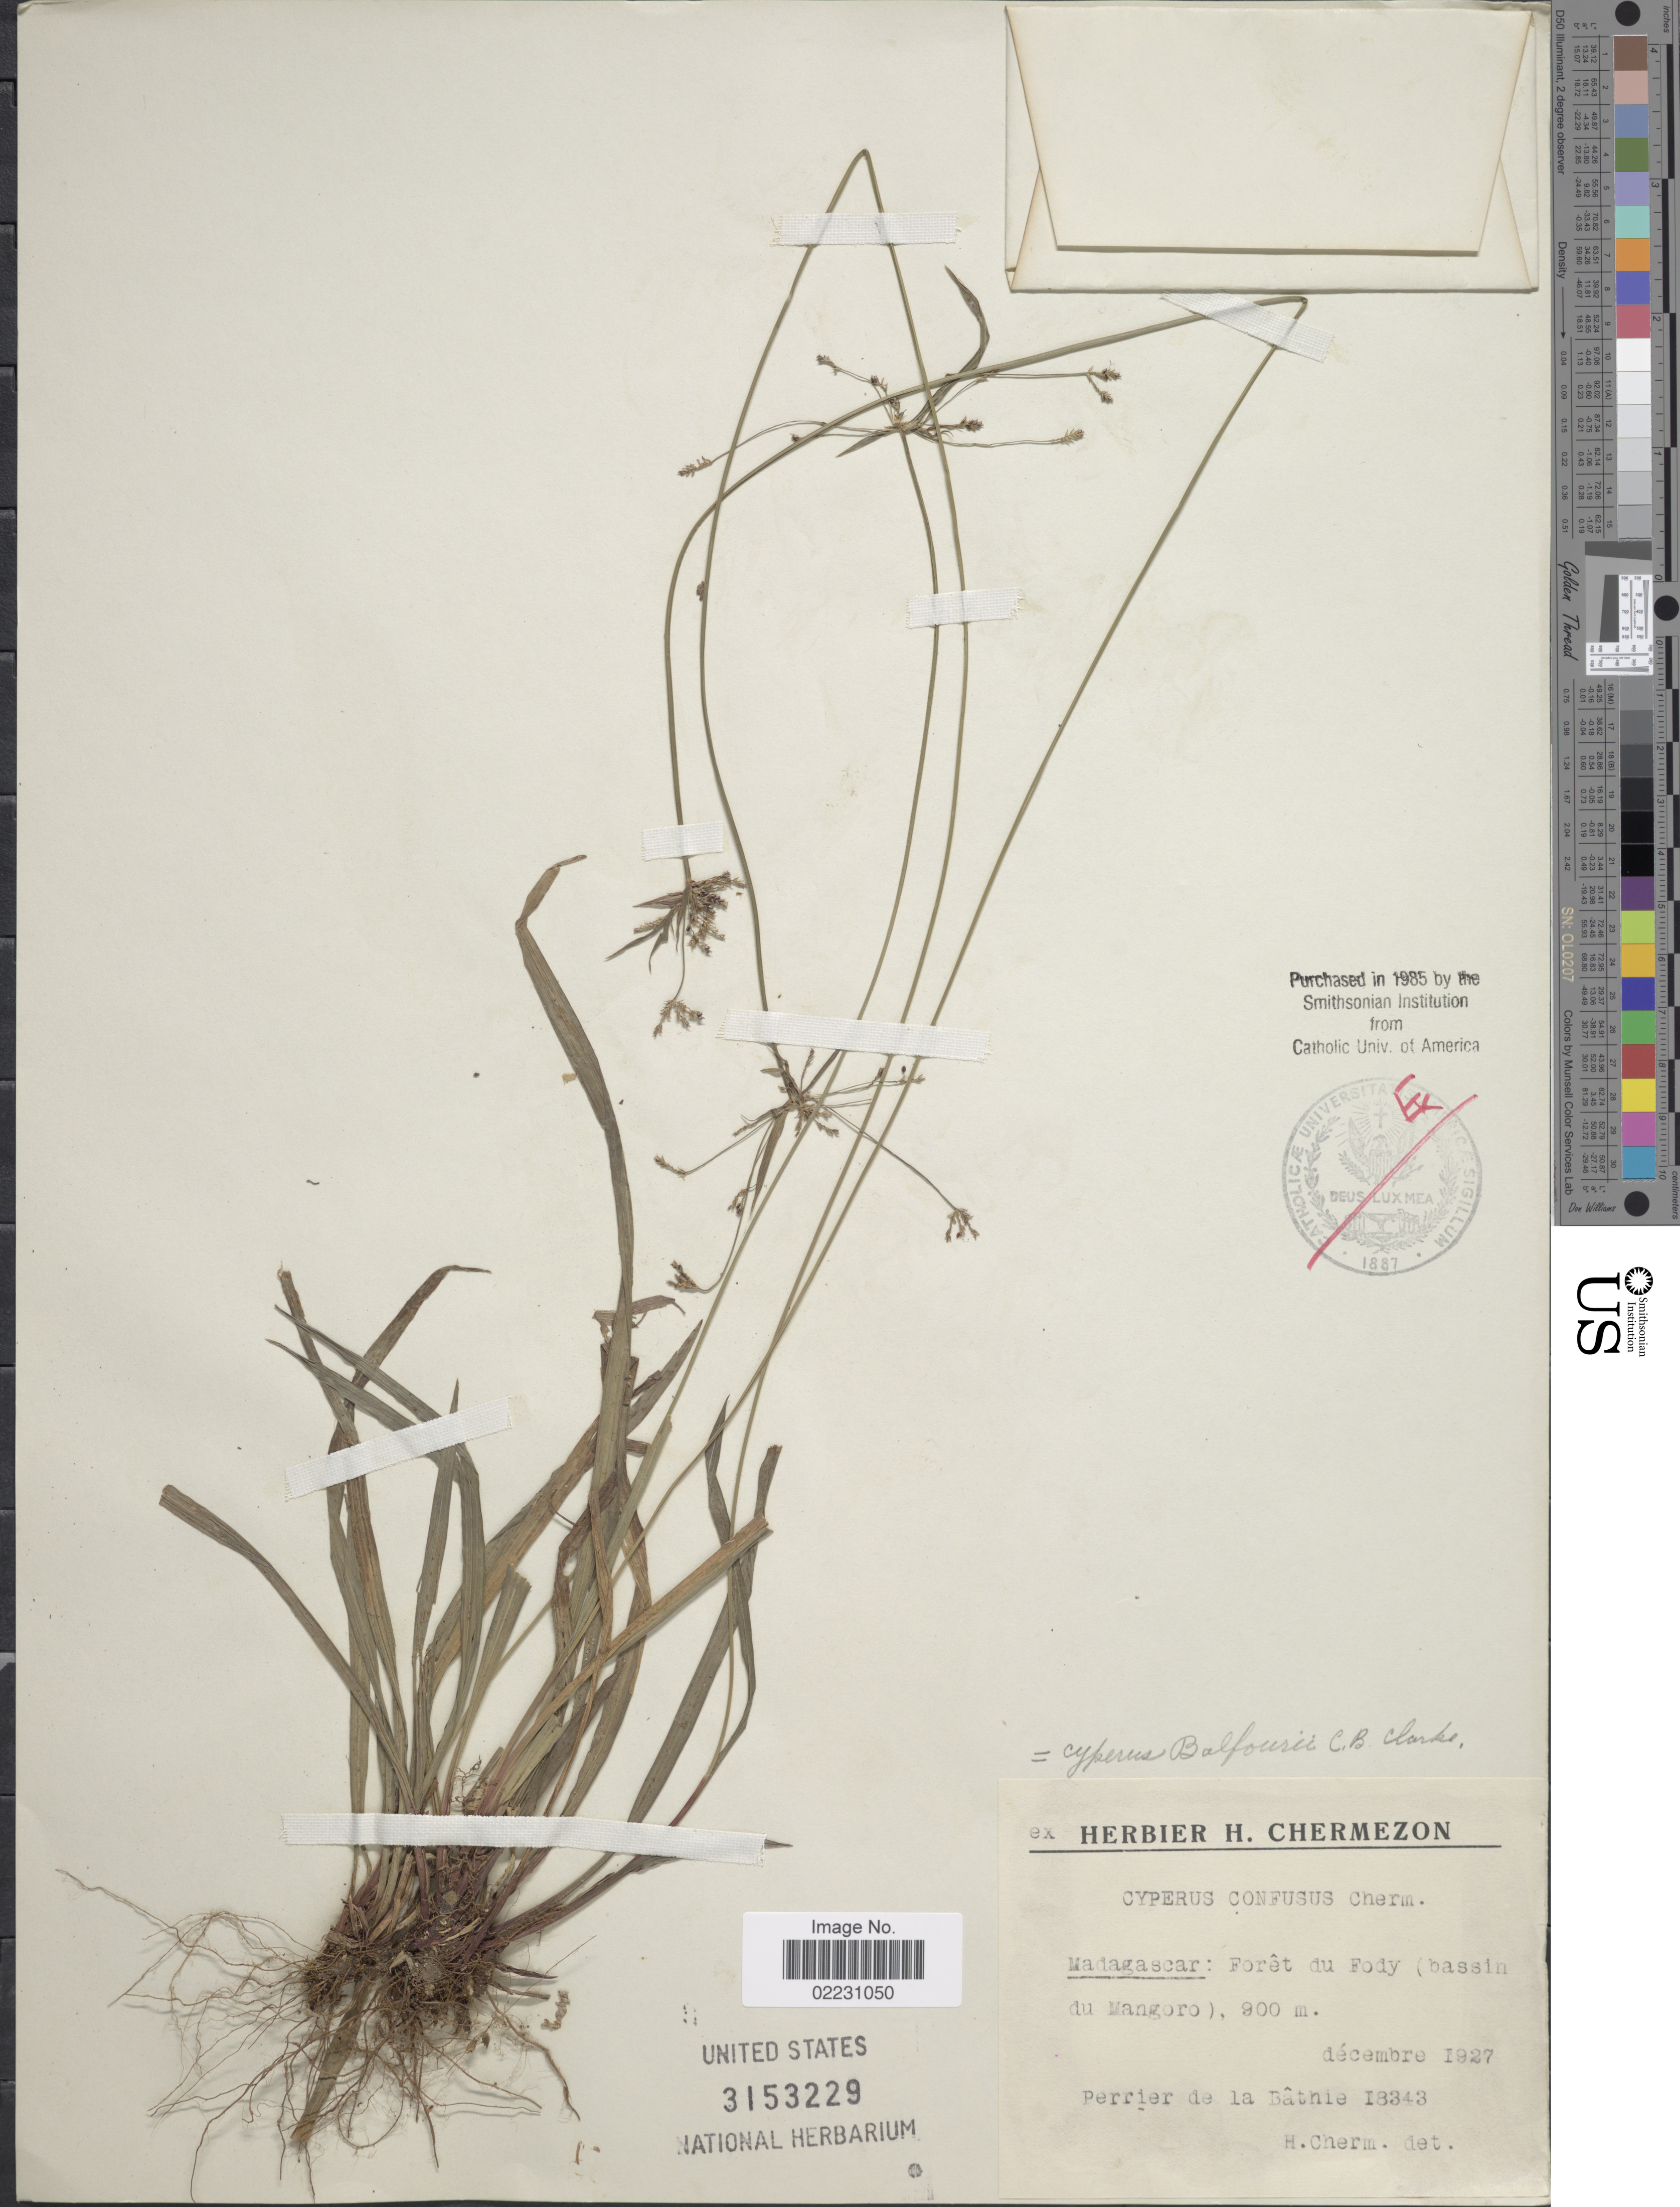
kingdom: Plantae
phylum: Tracheophyta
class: Liliopsida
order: Poales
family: Cyperaceae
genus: Cyperus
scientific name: Cyperus longifolius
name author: Poir.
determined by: Strong, Mark T., (BOT), Smithsonian Institution - National Museum of Natural History (UNITED STATES)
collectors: Perrier de la Bâthie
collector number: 18343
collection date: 1927-12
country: Madagascar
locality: Foret du Fody (bassin du Mangoro).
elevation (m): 900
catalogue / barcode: US 3153229